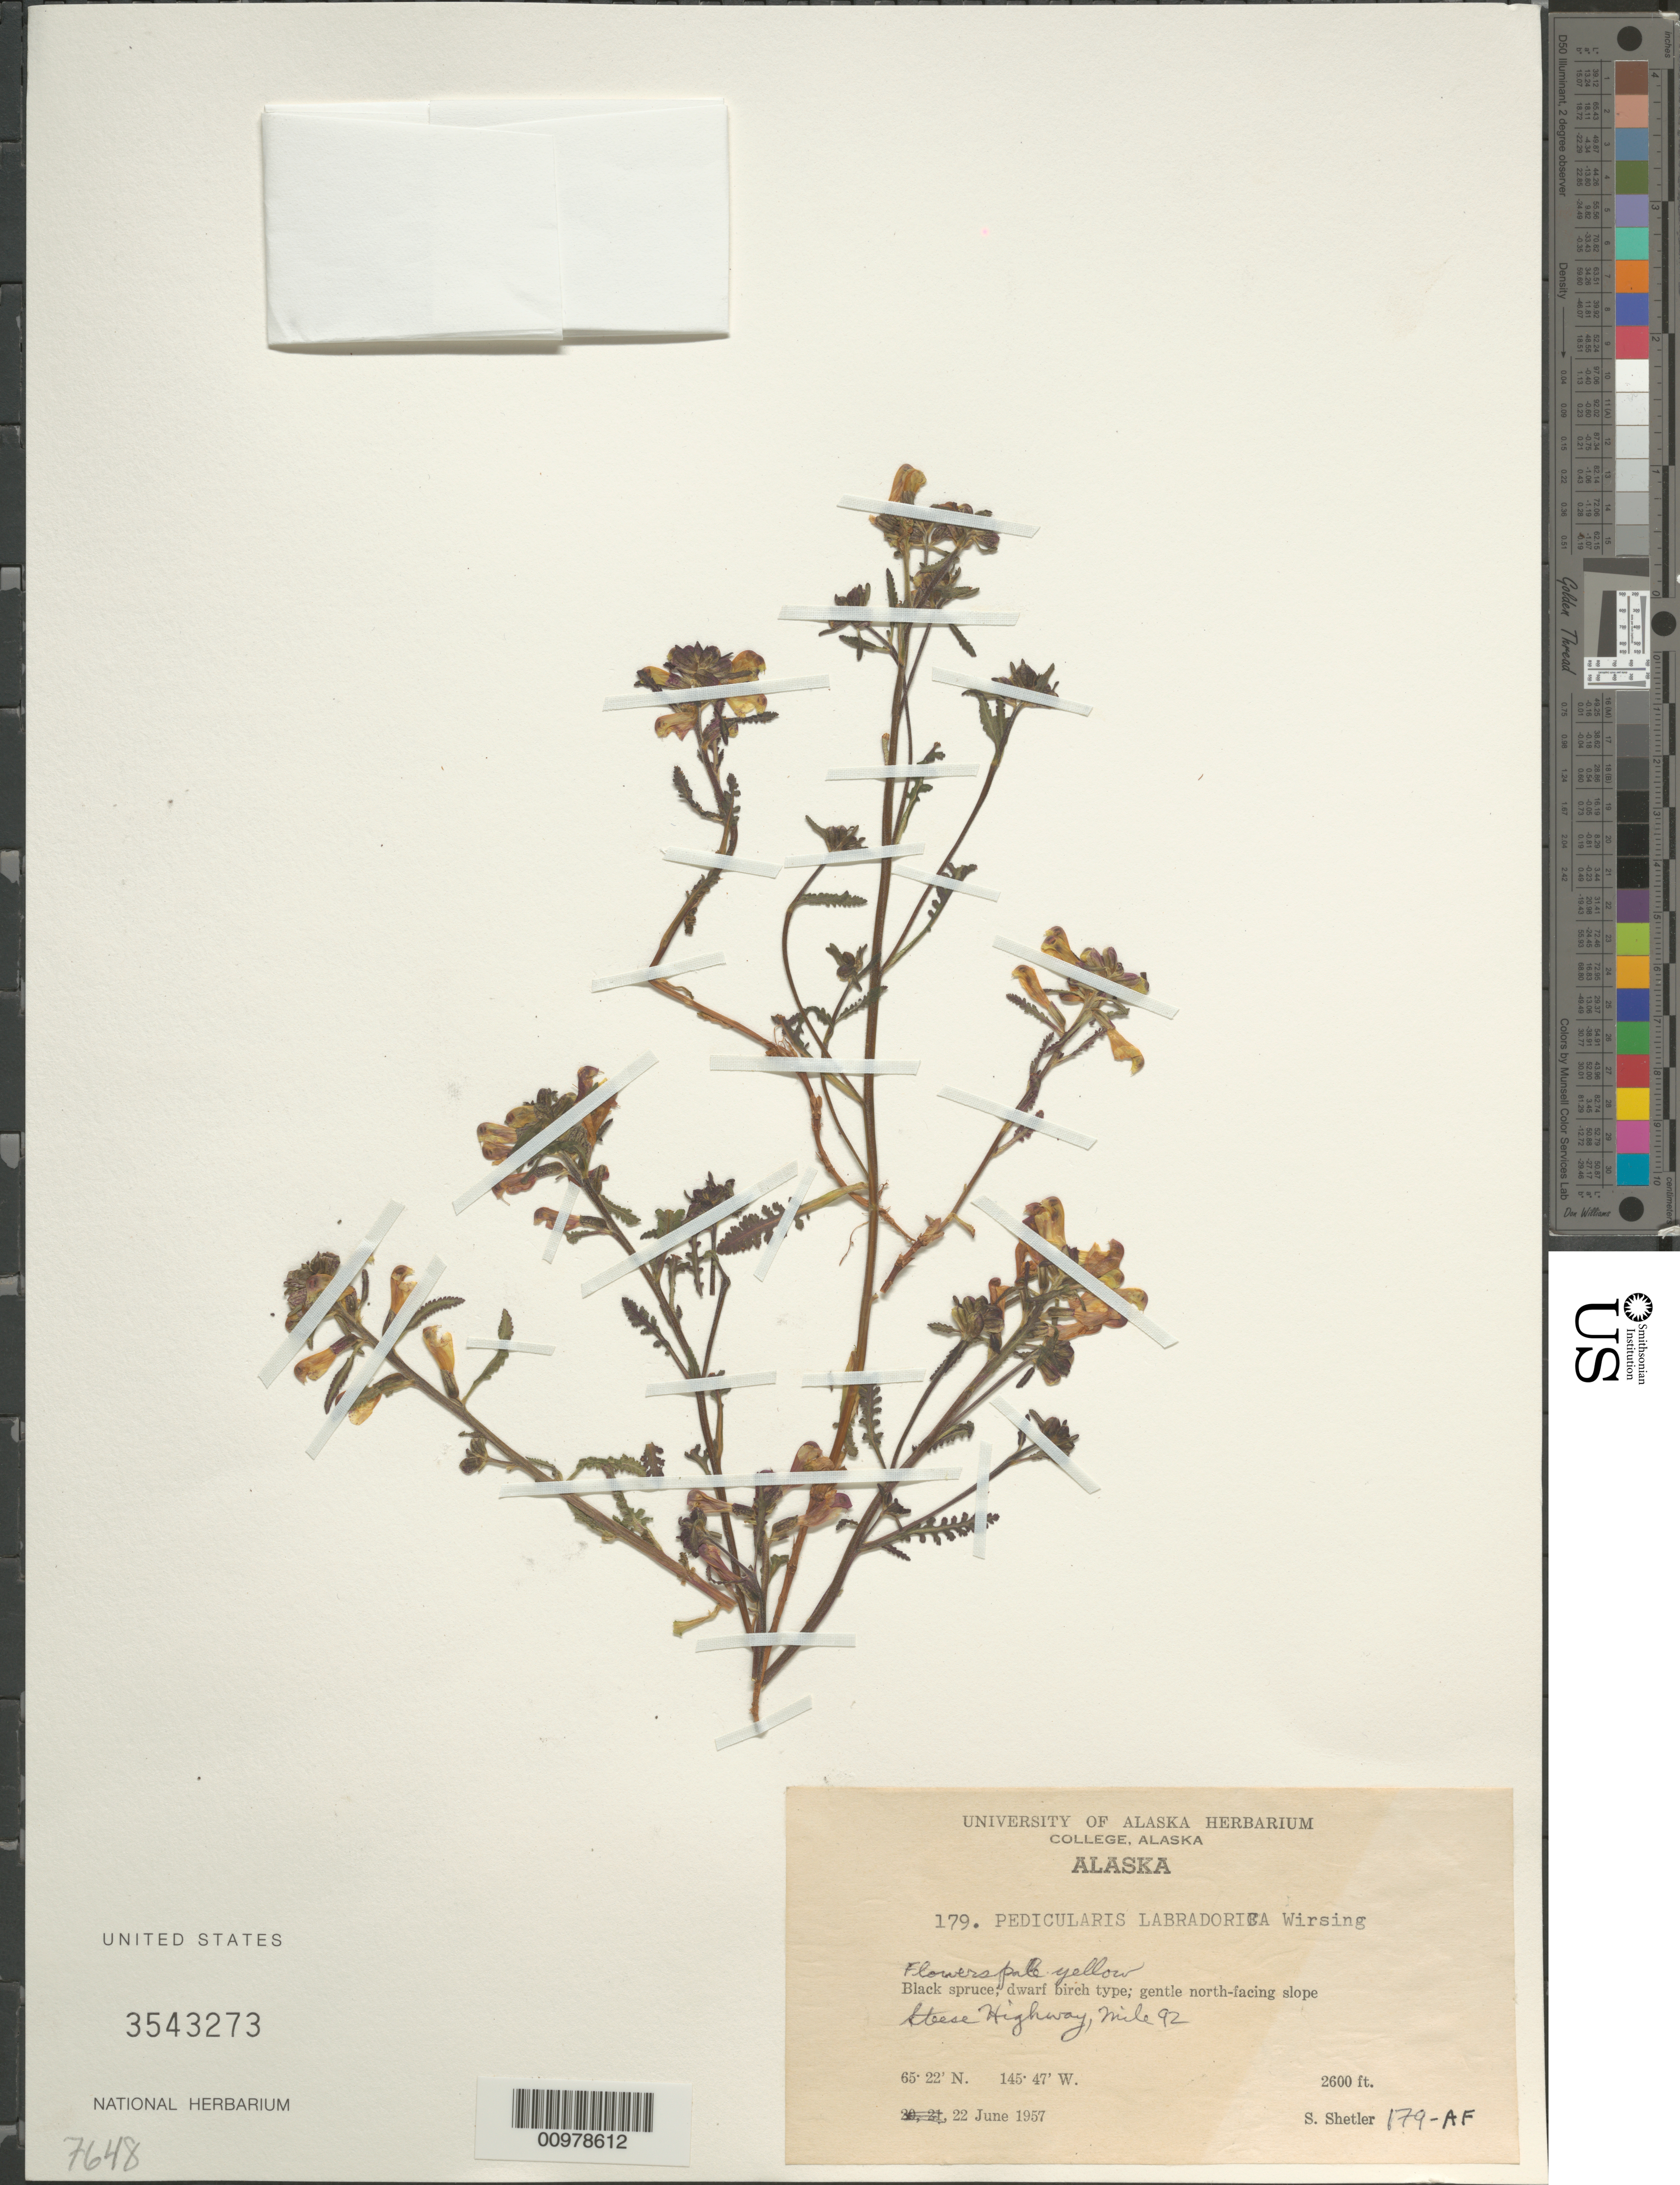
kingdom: Plantae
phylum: Tracheophyta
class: Magnoliopsida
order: Lamiales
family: Orobanchaceae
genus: Pedicularis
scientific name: Pedicularis labradorica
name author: Wirsing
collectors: S. Shetler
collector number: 179-AF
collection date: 1957-06-22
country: United States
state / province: Alaska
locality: Steese Highway, mile 92.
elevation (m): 792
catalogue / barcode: US 3543273